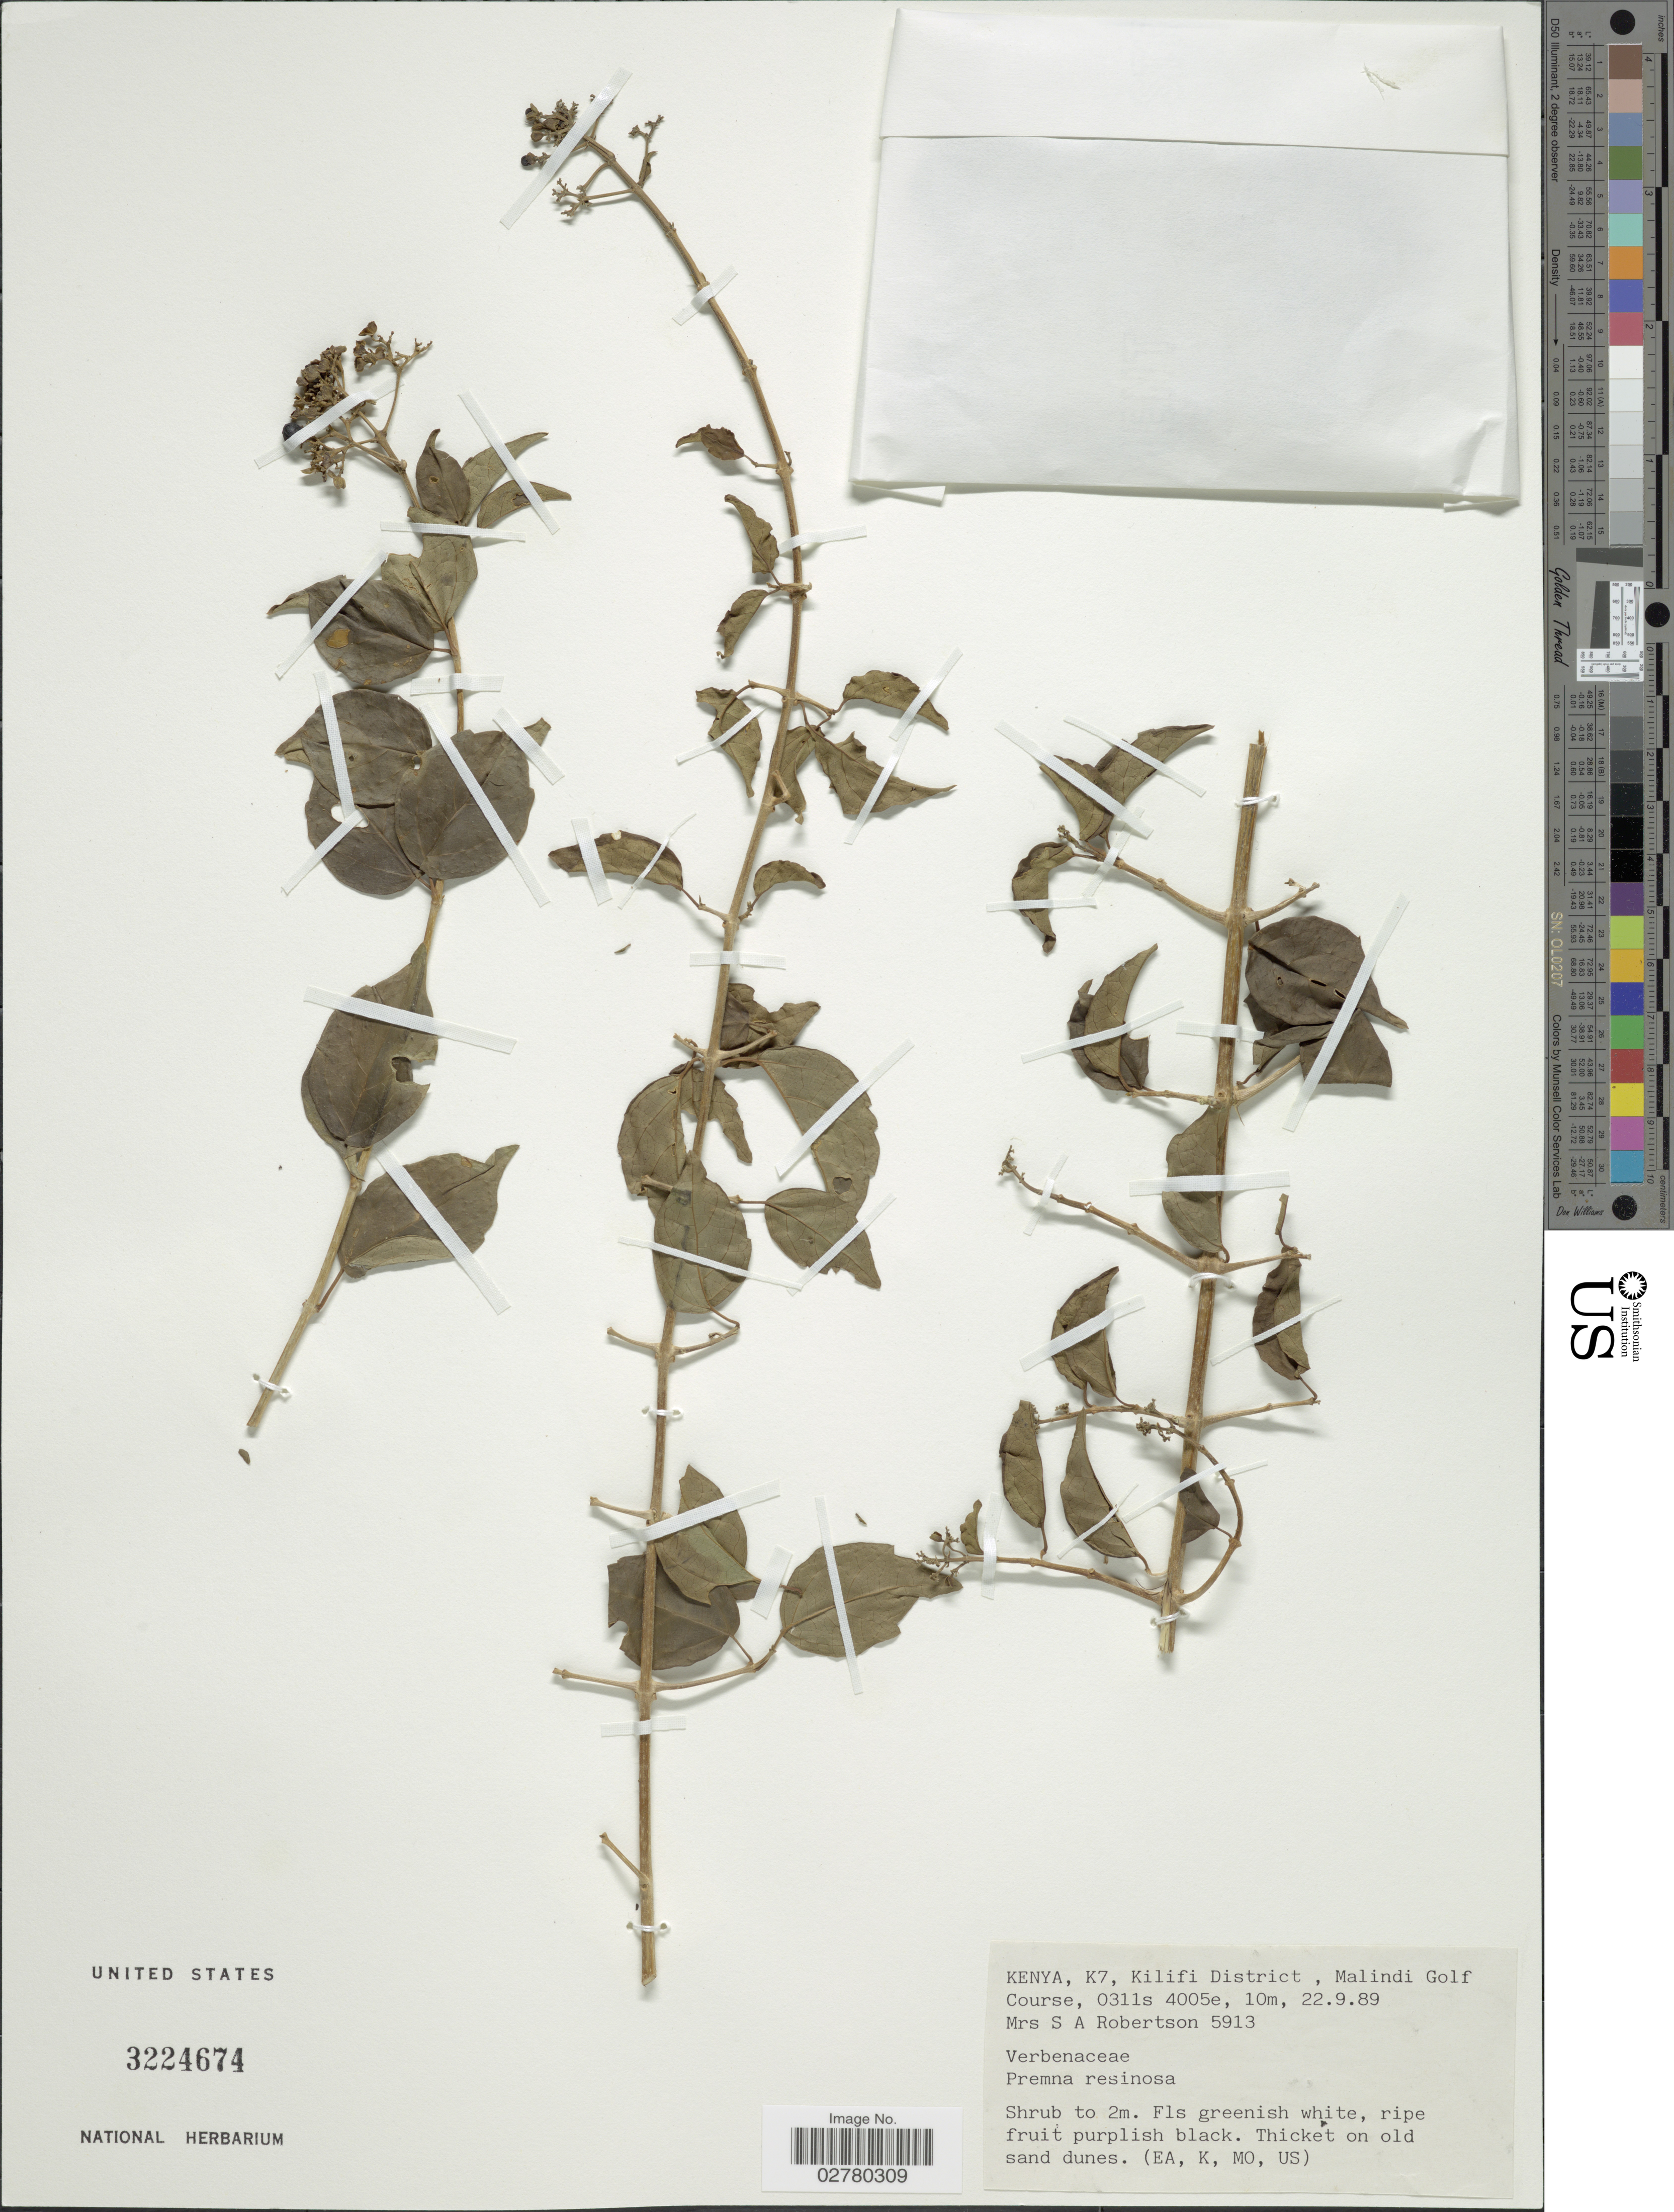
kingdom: Plantae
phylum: Tracheophyta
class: Magnoliopsida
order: Lamiales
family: Lamiaceae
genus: Premna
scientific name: Premna resinosa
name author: Schauer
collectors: S. Robertson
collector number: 5913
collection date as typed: Transcribed d/m/y: 22/9/89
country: Kenya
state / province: Kilifi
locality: K7, Kilifi District, Malindi Golf Course.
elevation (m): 10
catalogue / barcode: US 3224674